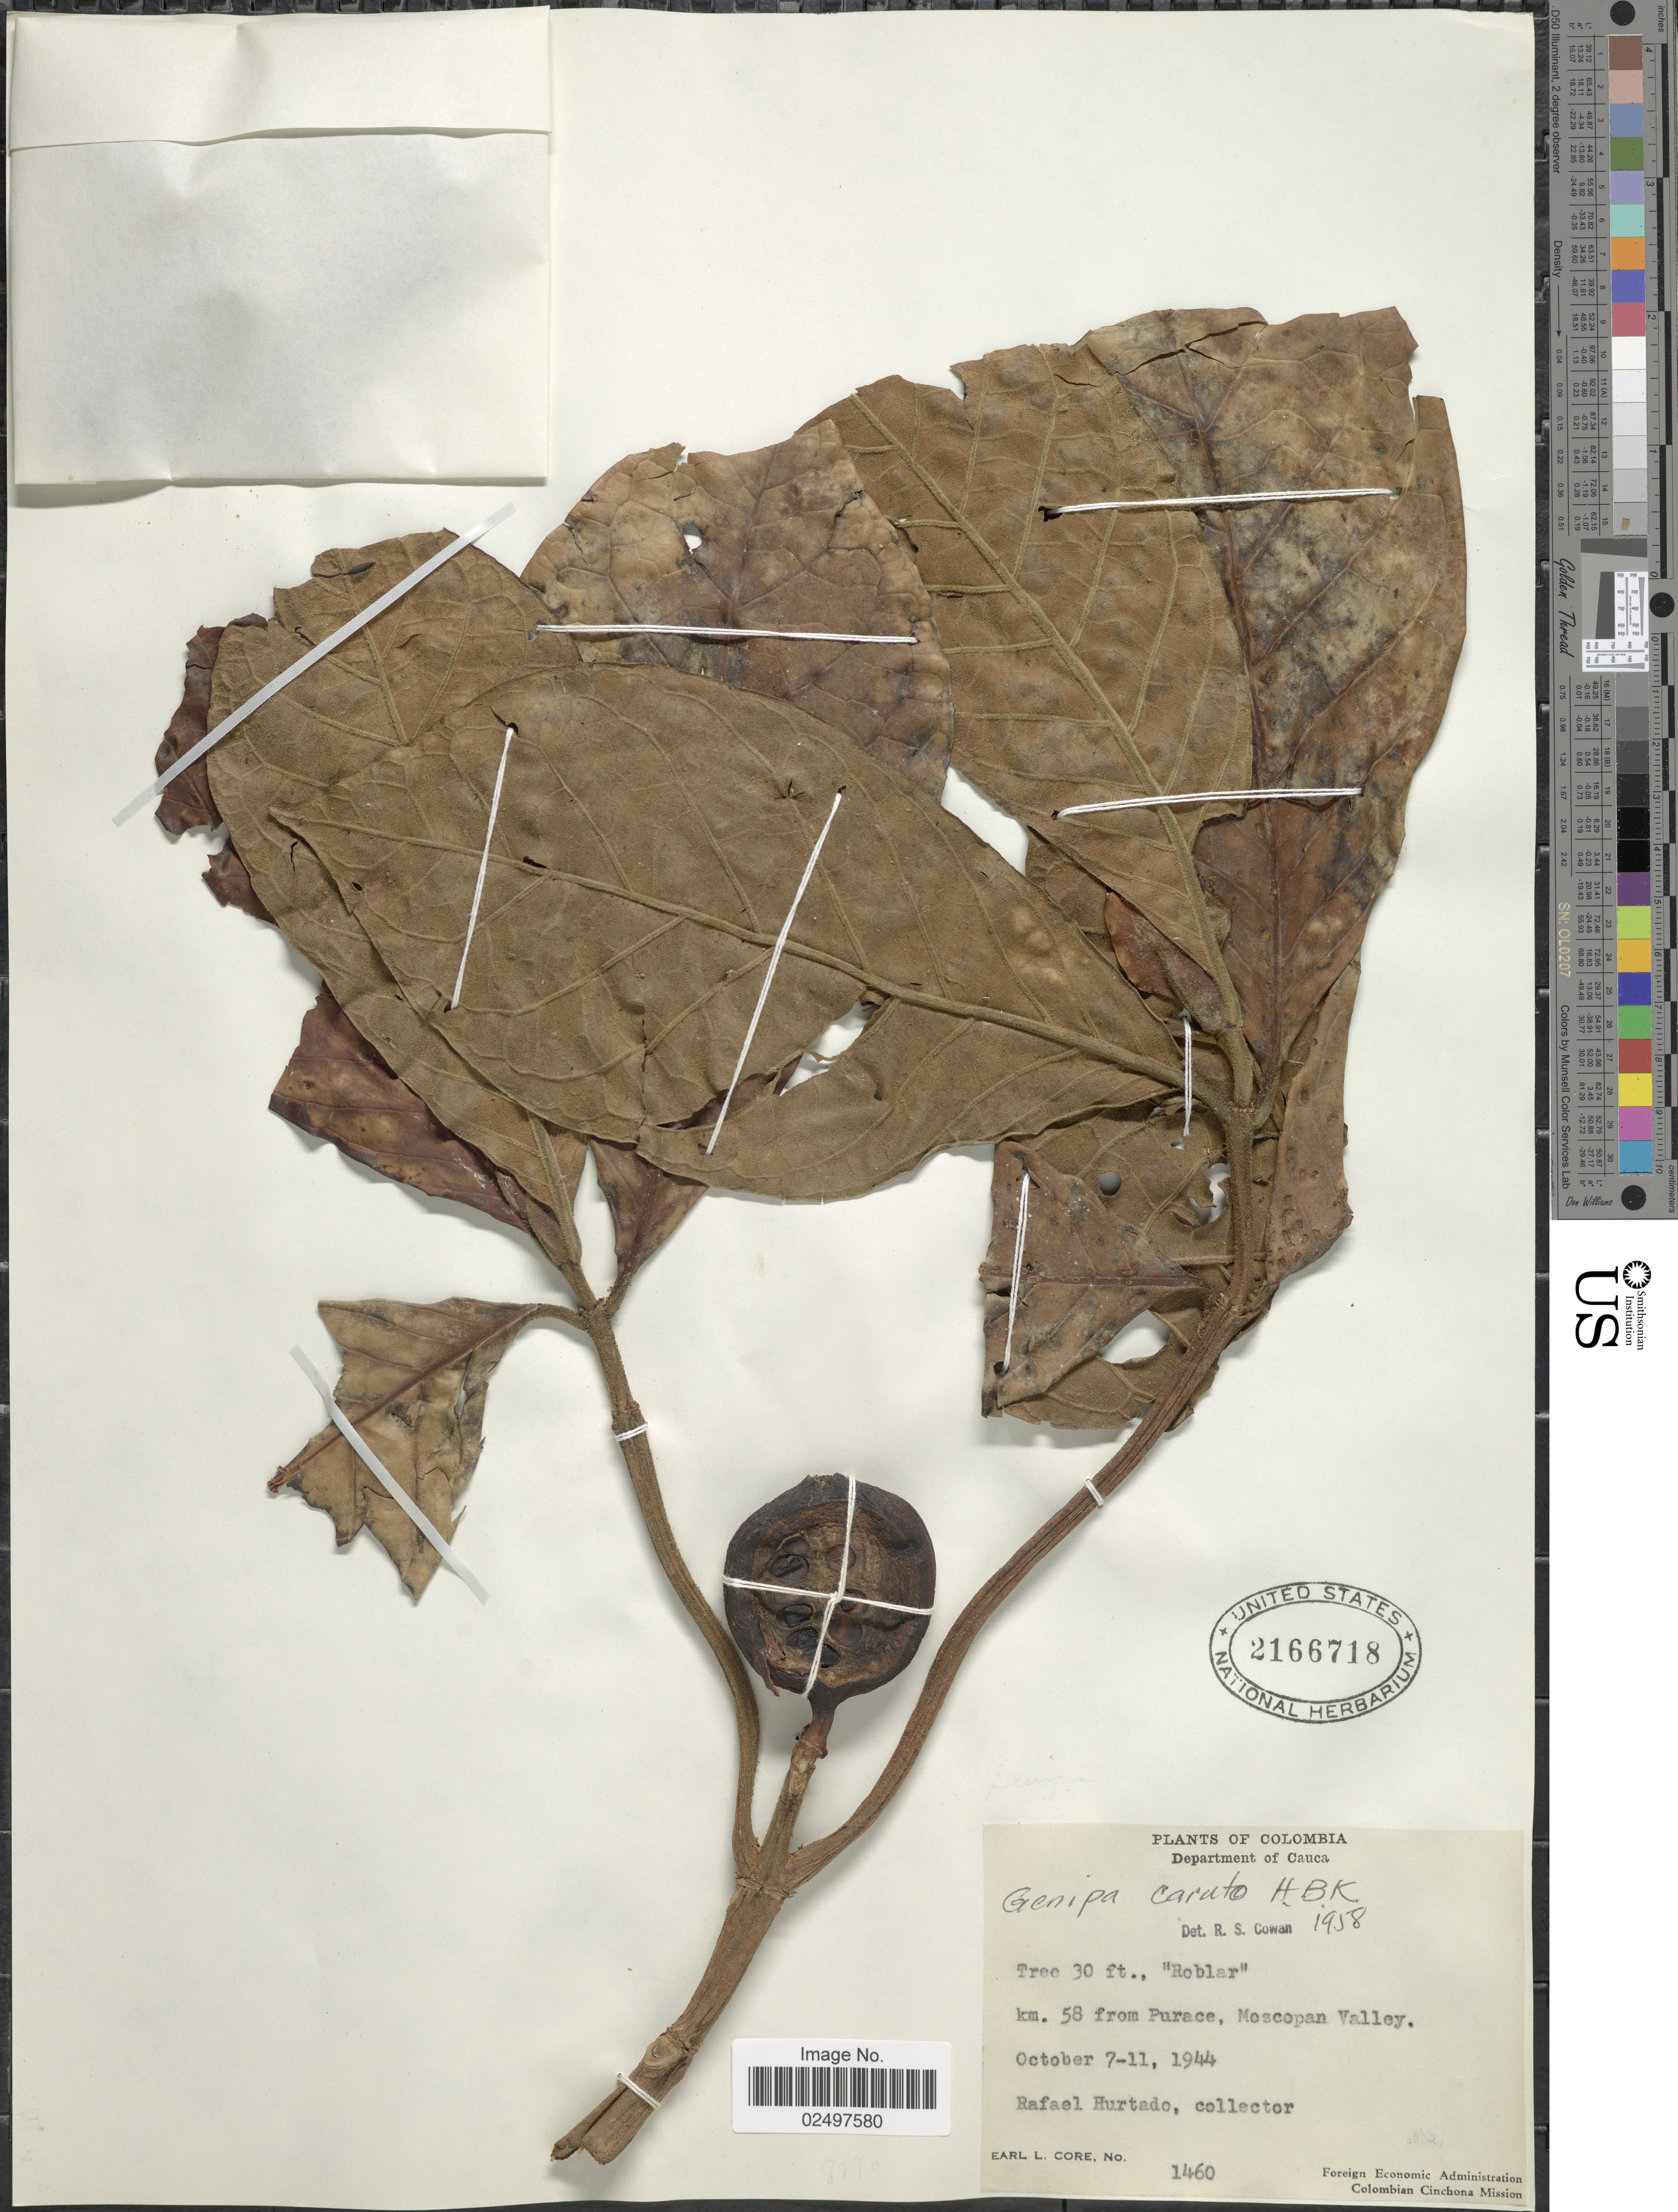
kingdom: Plantae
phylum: Tracheophyta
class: Magnoliopsida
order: Gentianales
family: Rubiaceae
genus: Genipa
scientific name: Genipa americana var. caruto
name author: (Kunth) K. Schum.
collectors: R. Hurtado & E. L. Core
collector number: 1460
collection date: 1944-10-07/1944-10-11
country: Colombia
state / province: Cauca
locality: Department of Cauca. km. 58 from Purace, Moscopan Valley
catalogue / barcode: US 2166718